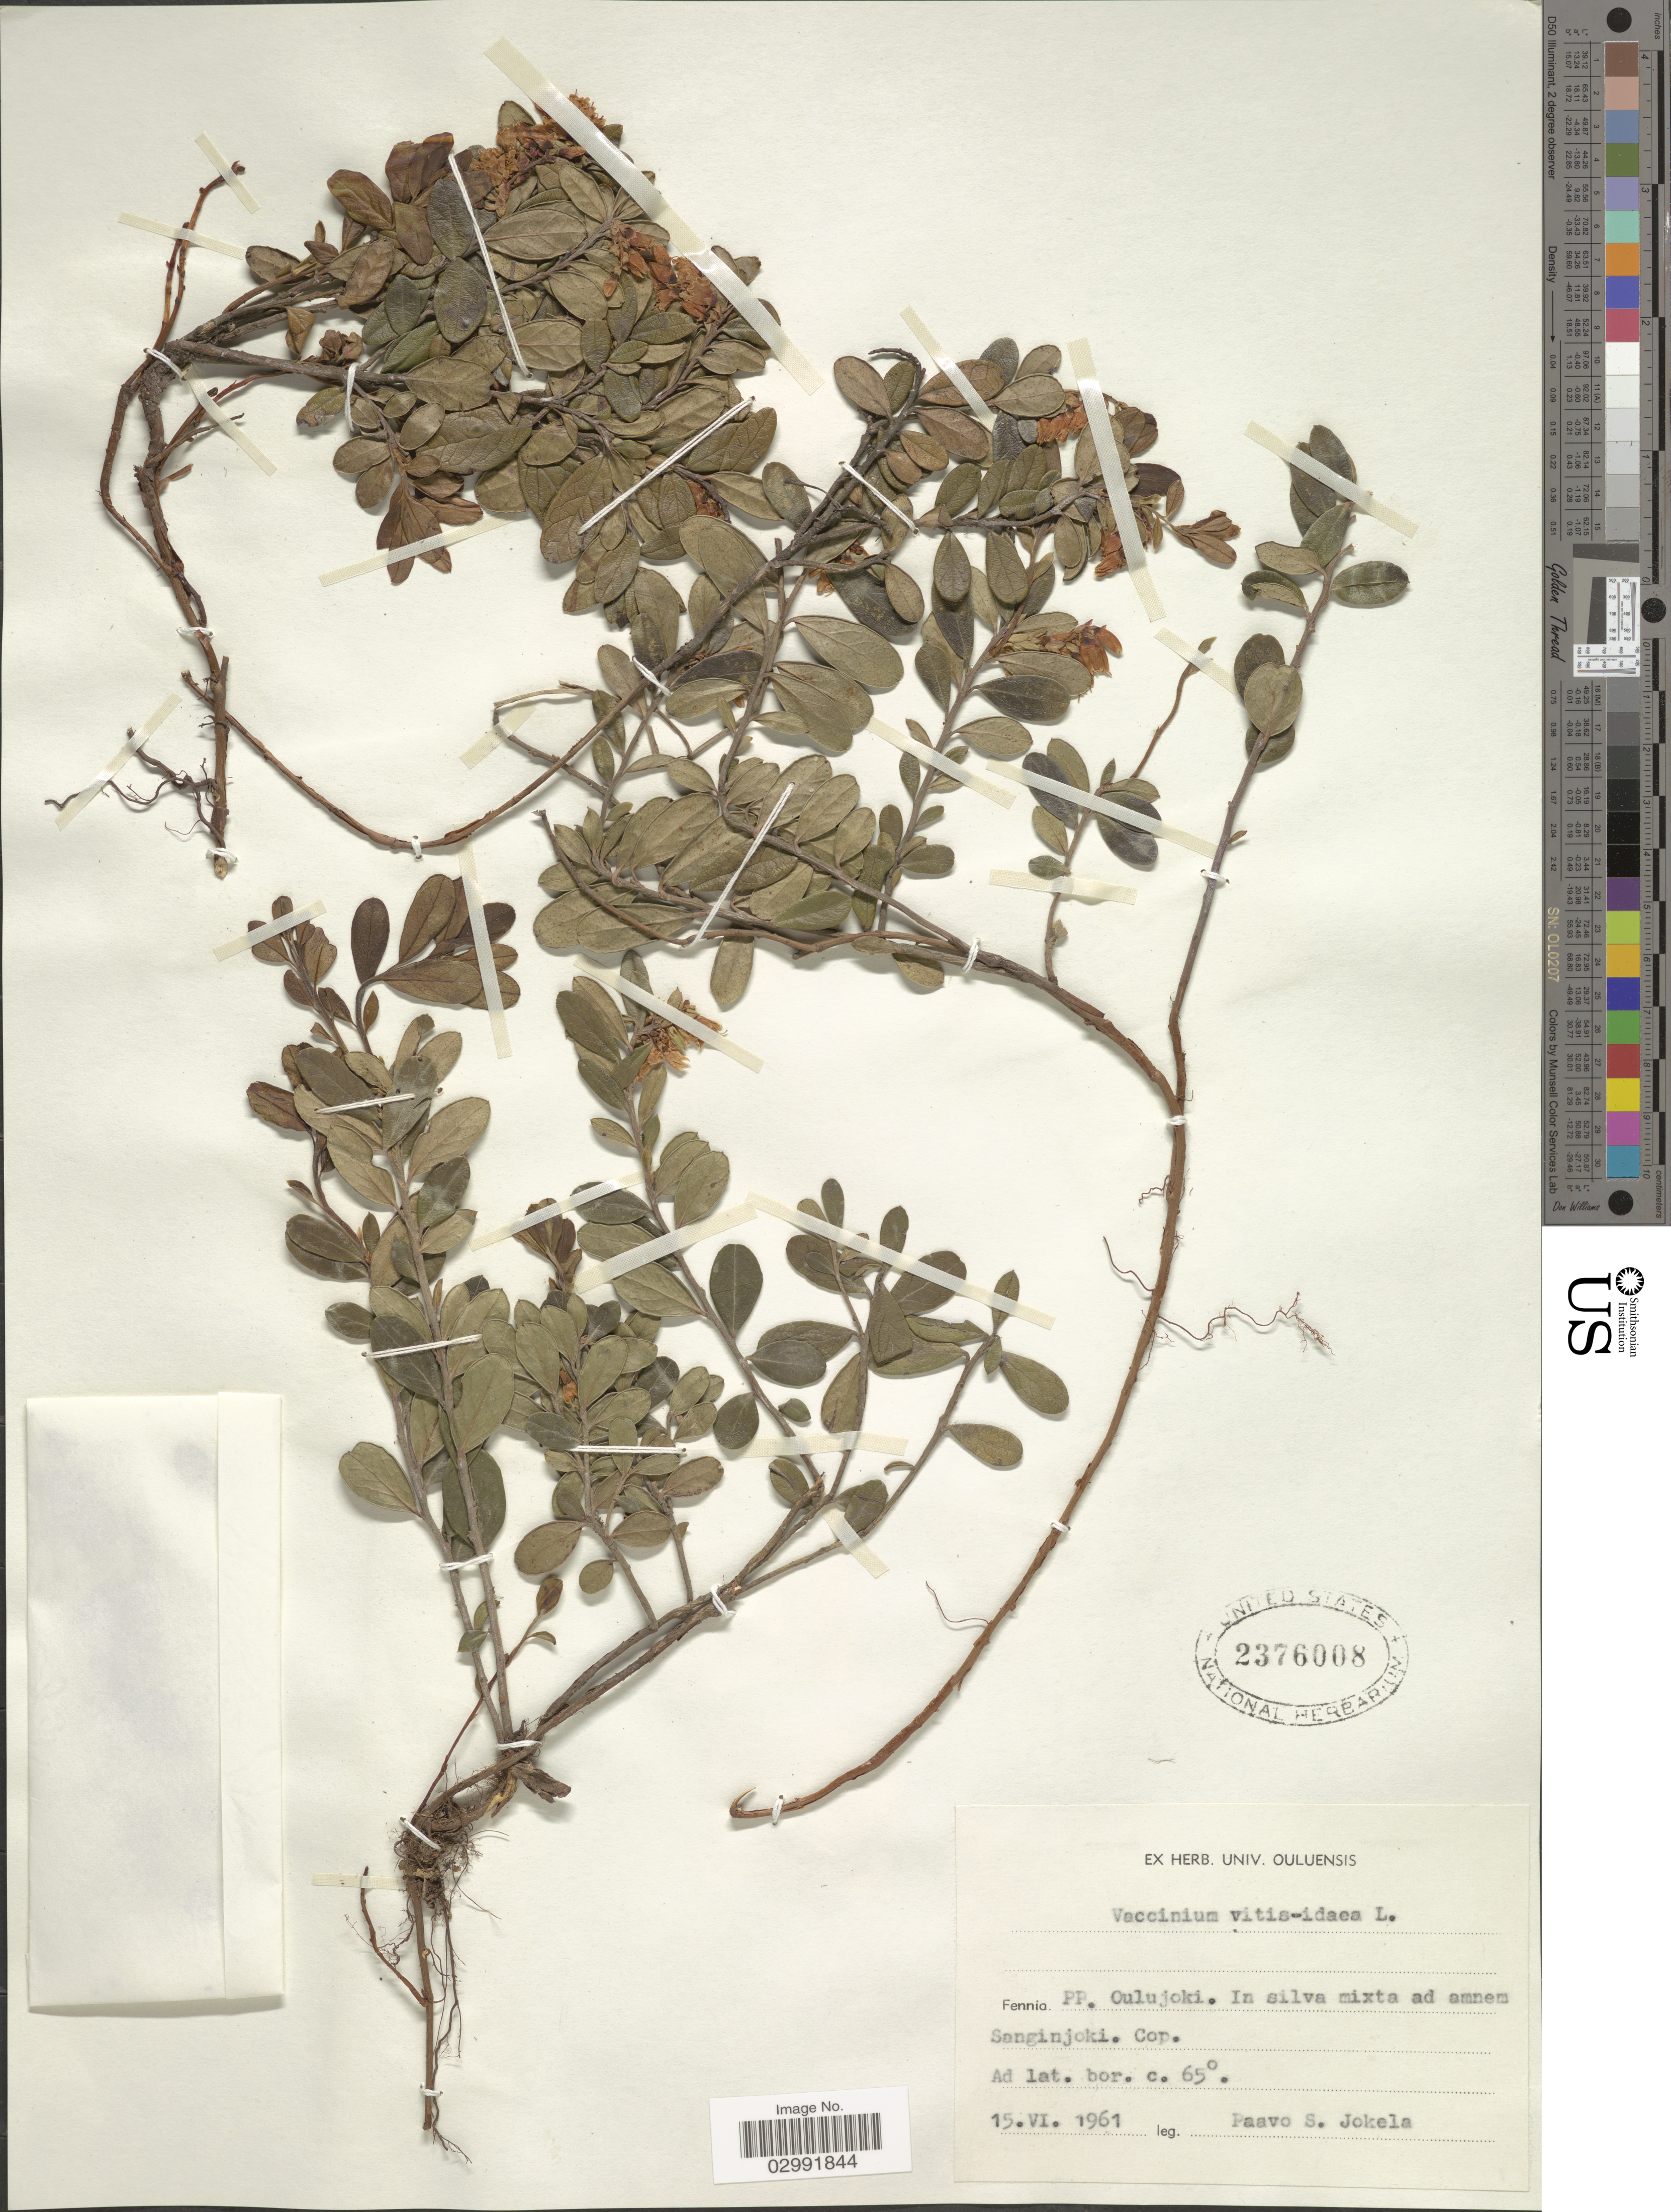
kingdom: Plantae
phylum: Tracheophyta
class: Magnoliopsida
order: Ericales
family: Ericaceae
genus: Vaccinium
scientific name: Vaccinium vitis-idaea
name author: L.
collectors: P. Jokela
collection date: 1961-06-15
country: Finland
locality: Fennia. PP. Oulujoki. In silva mixta ad amnem Sanginjoki. Cop.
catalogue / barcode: US 2376008